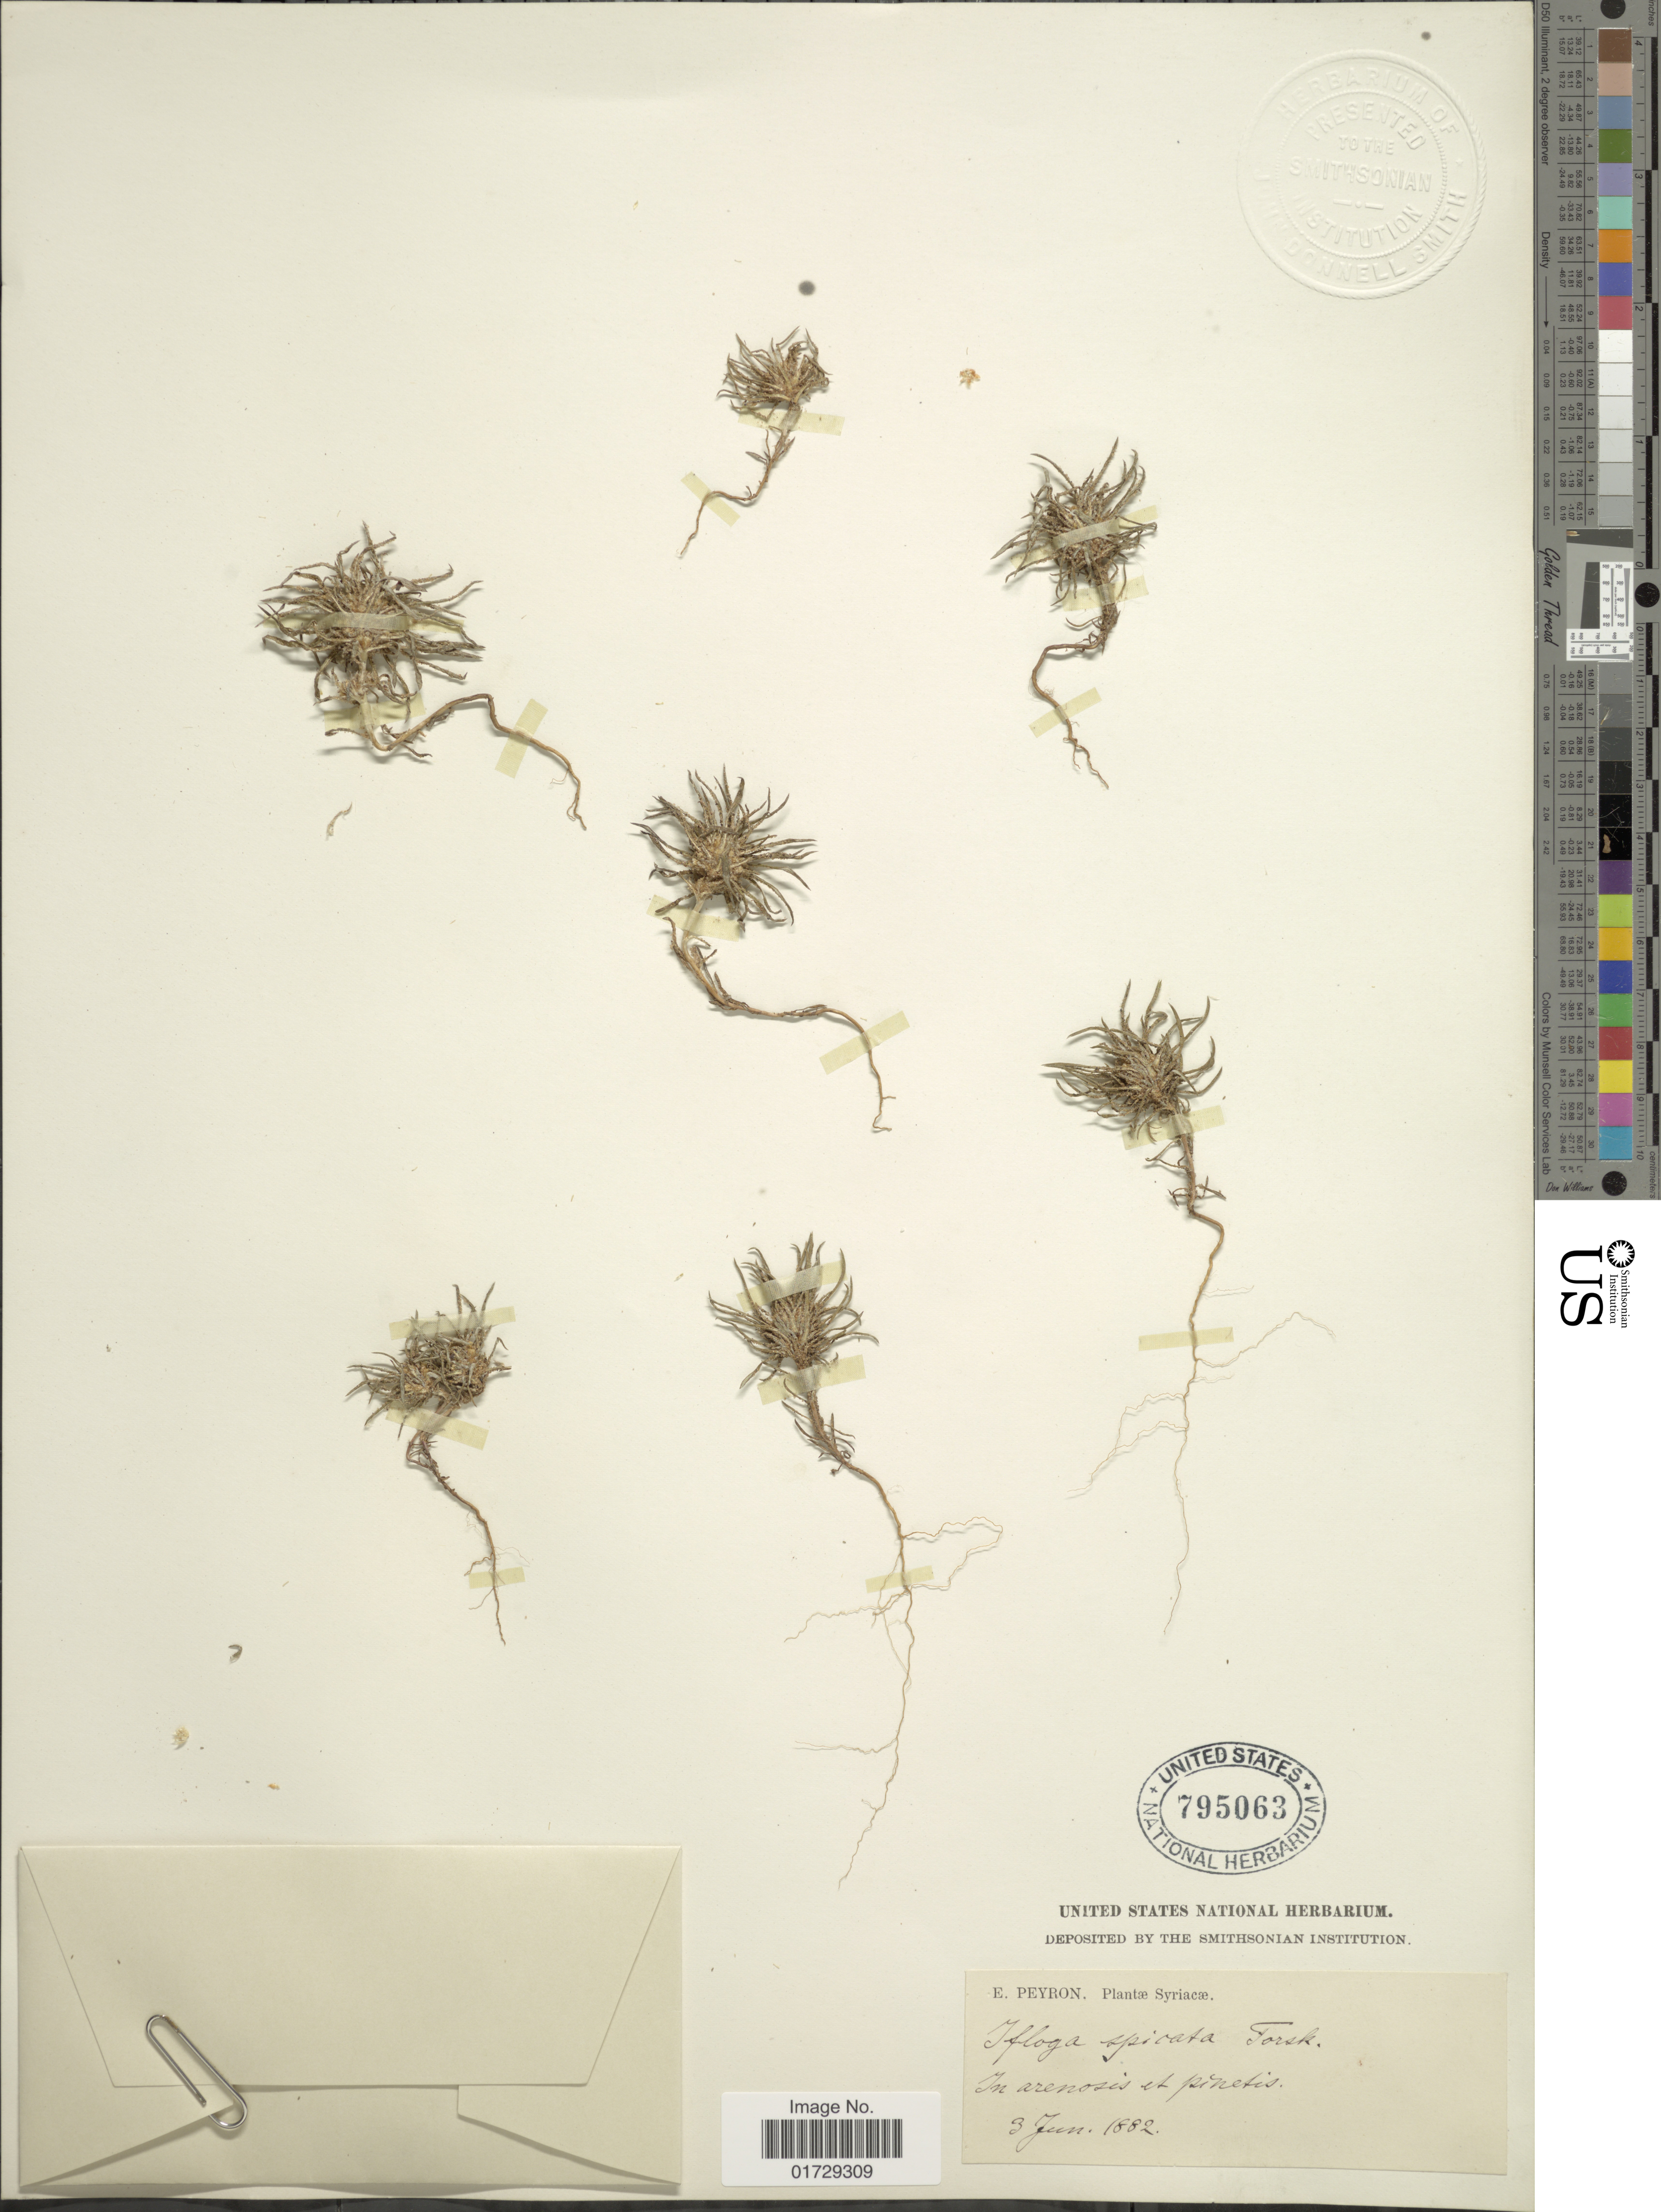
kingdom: Plantae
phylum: Tracheophyta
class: Magnoliopsida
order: Asterales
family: Asteraceae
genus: Ifloga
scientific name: Ifloga spicata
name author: (Forssk.) Sch. Bip.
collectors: E. Peyron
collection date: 1882-06-03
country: Syria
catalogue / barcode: US 795063